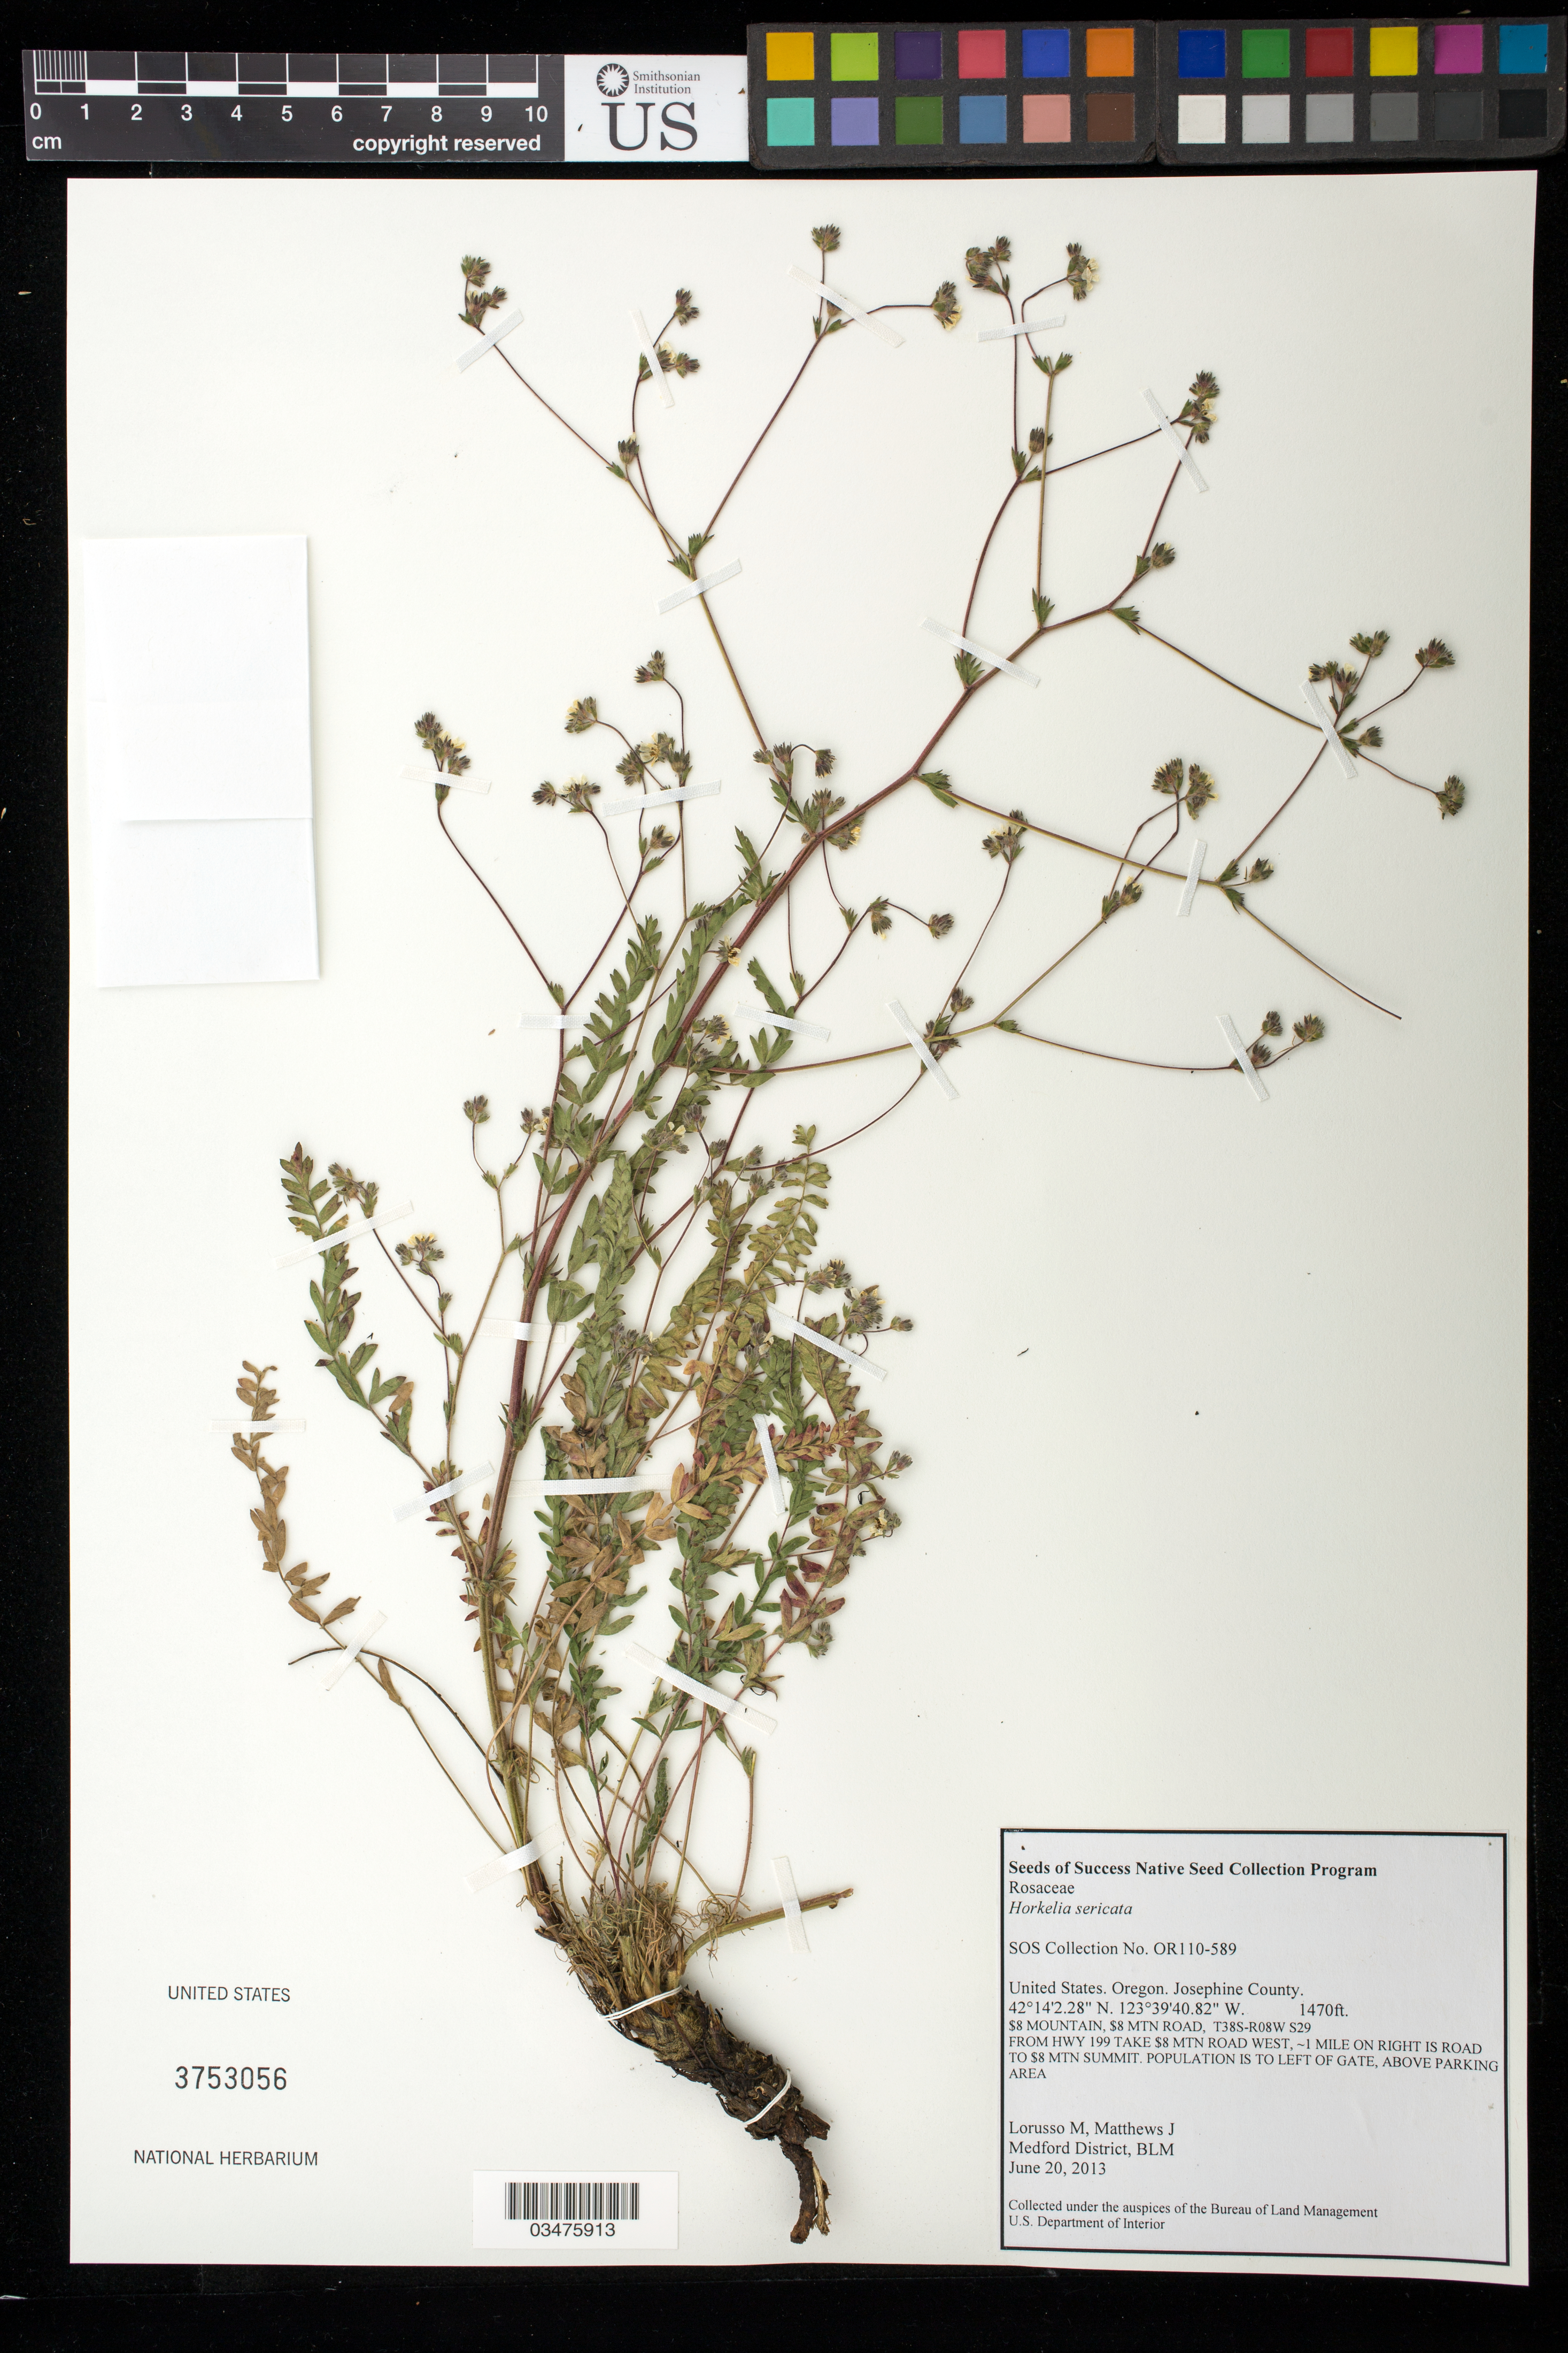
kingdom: Plantae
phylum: Tracheophyta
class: Magnoliopsida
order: Rosales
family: Rosaceae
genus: Potentilla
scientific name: Potentilla sericata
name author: (S. Watson) Greene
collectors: M. Lorusso & J. Matthews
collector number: OR110-589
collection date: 2013-06-20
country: United States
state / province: Oregon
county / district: Josephine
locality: $8 Mountain, $8 Mtn Road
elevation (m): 448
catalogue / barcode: US 3753056